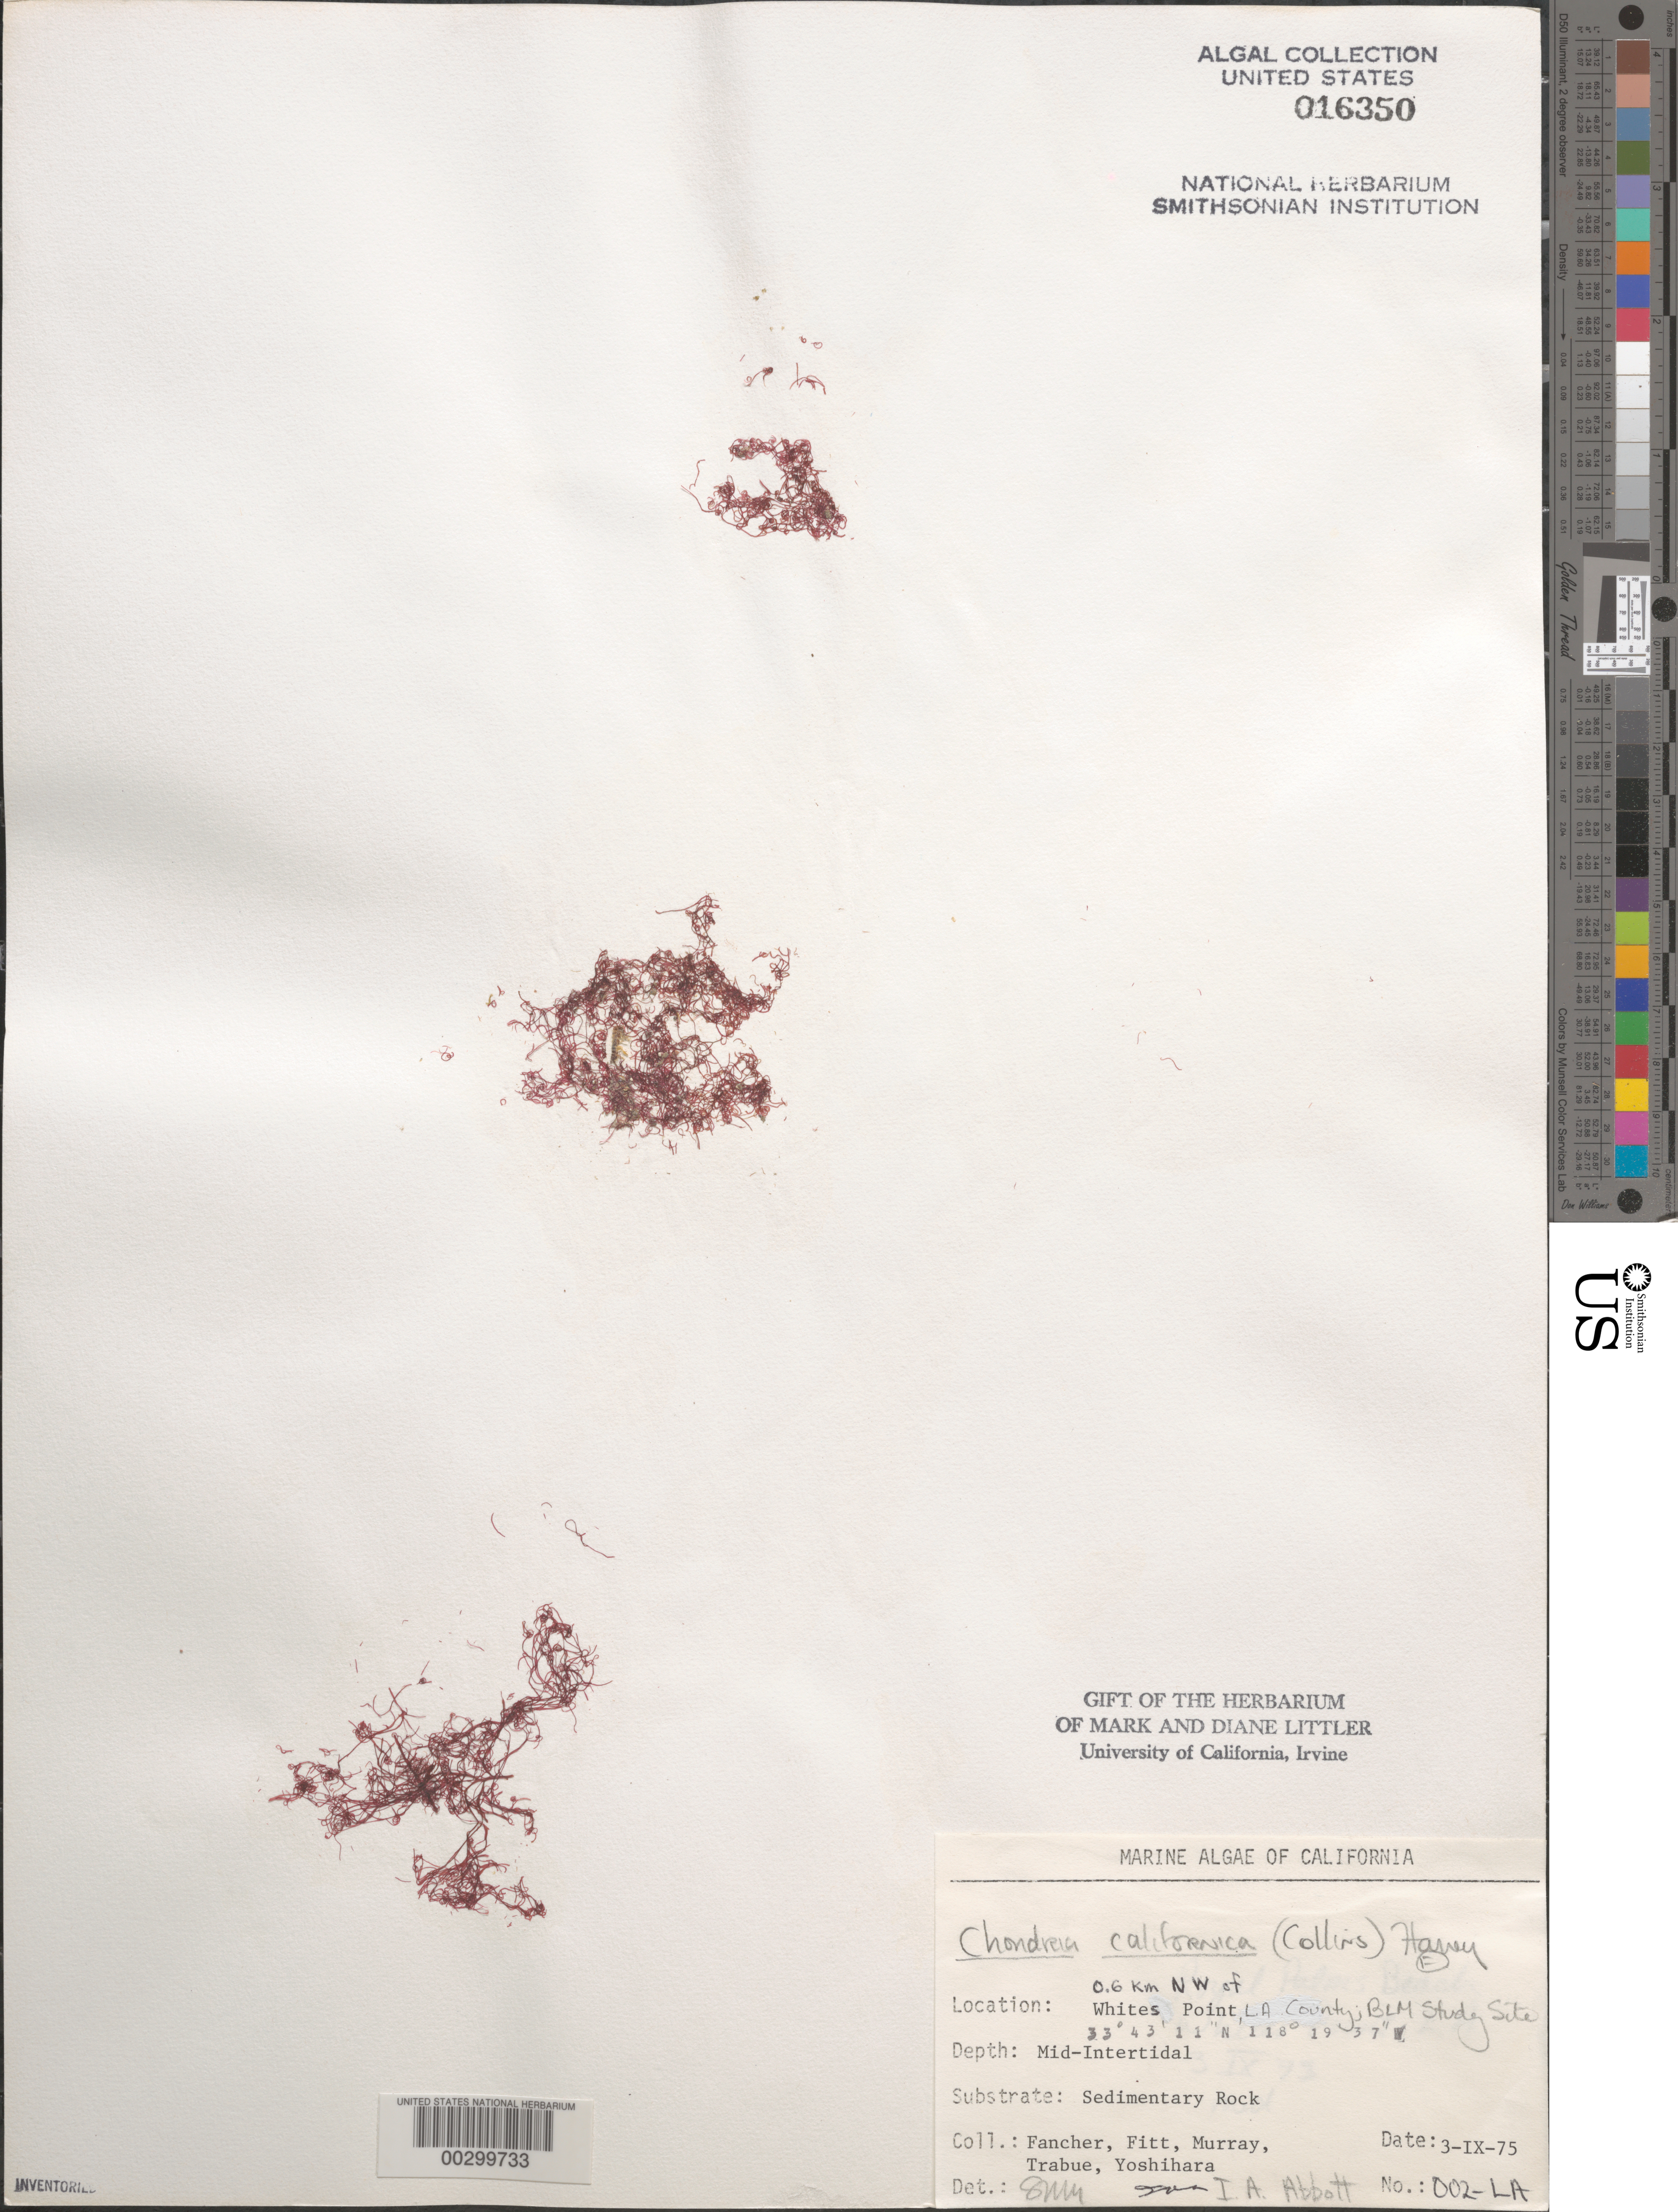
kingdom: Plantae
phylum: Rhodophyta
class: Florideophyceae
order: Ceramiales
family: Rhodomelaceae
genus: Chondria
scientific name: Chondria acrorhizophora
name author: Setch. & N.L. Gardner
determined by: Algae name updating Project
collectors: J. Fancher, W. Fitt, S. N. Murray, P. J. Trabue & K. Yoshihara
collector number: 002-la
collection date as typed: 03 Sep 1975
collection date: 1975-09-03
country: United States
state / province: California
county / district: Los Angeles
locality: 0.6 km northwest of Whites Point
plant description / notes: BLM-SOCALBIGHT Rocky Intertidal Survey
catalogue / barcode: US 16350